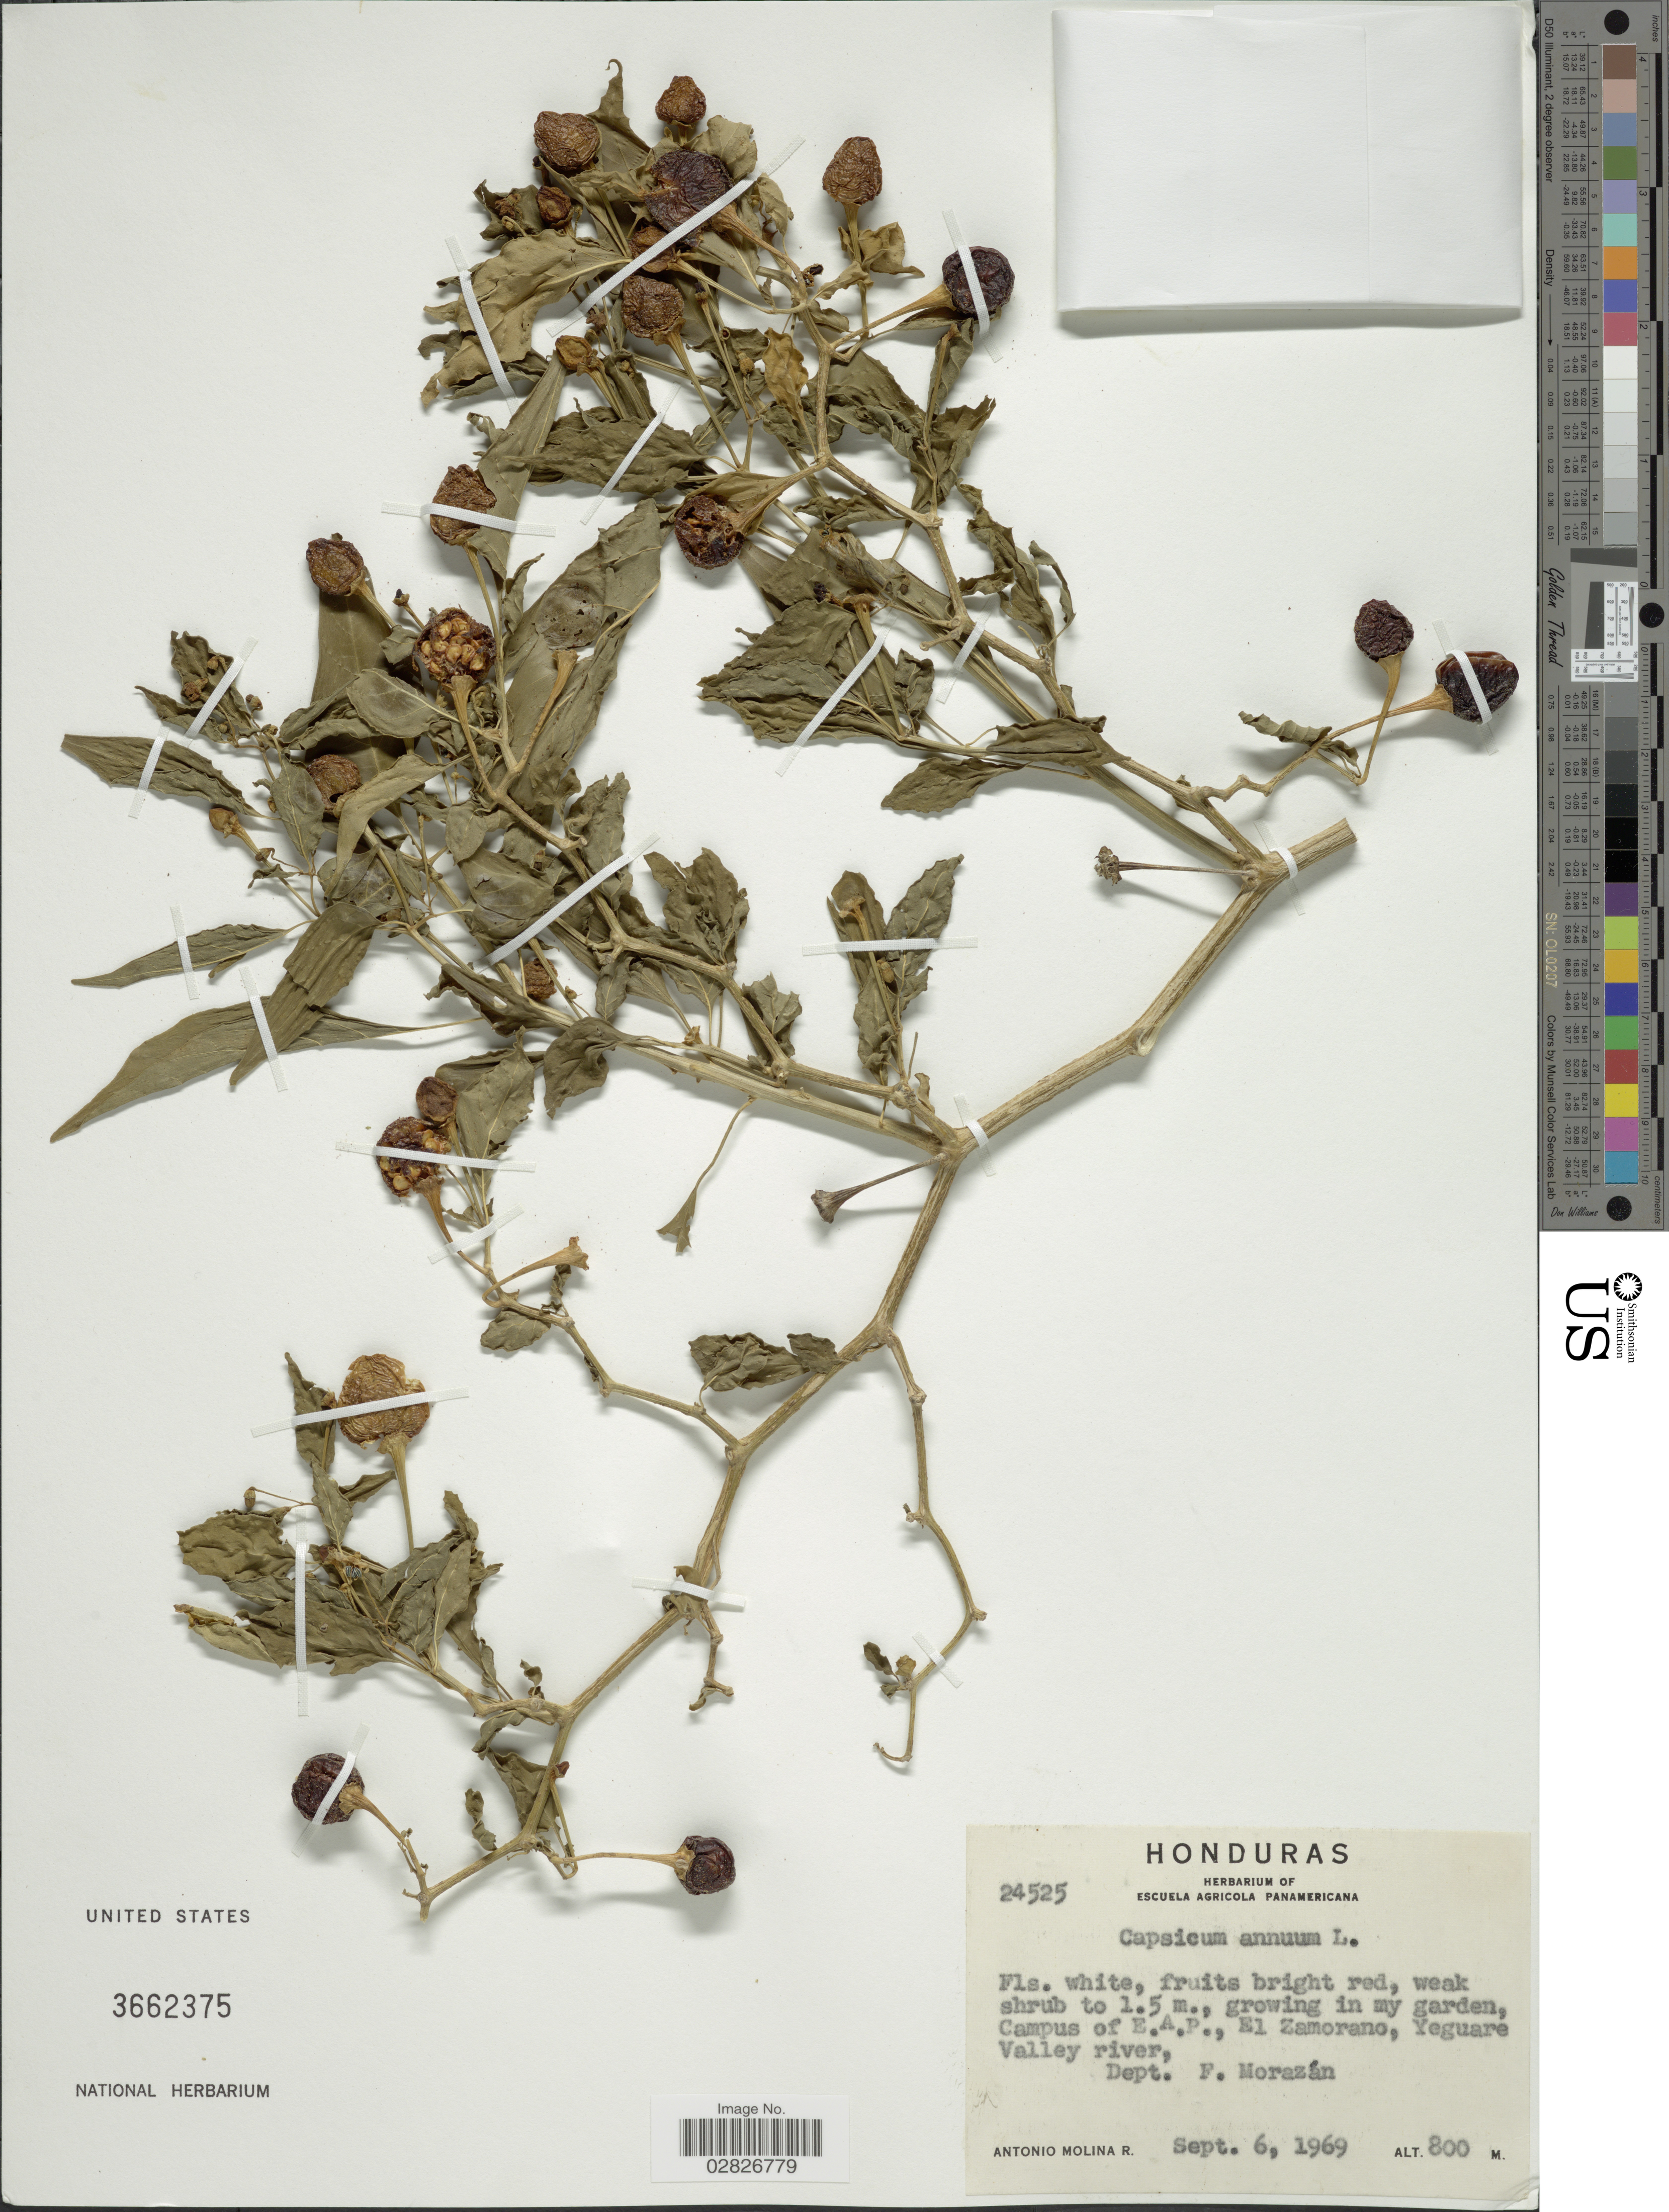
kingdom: Plantae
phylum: Tracheophyta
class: Magnoliopsida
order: Solanales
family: Solanaceae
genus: Capsicum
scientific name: Capsicum annuum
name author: L.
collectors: A. Molina R.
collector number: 24525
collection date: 1969-09-06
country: Honduras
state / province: Fco. Morazán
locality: Growing in my garden, Campus of E.A.P., El Zamorano, Yeguare Valley river, Dept. F. Morazán.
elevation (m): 800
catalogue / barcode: US 3662375